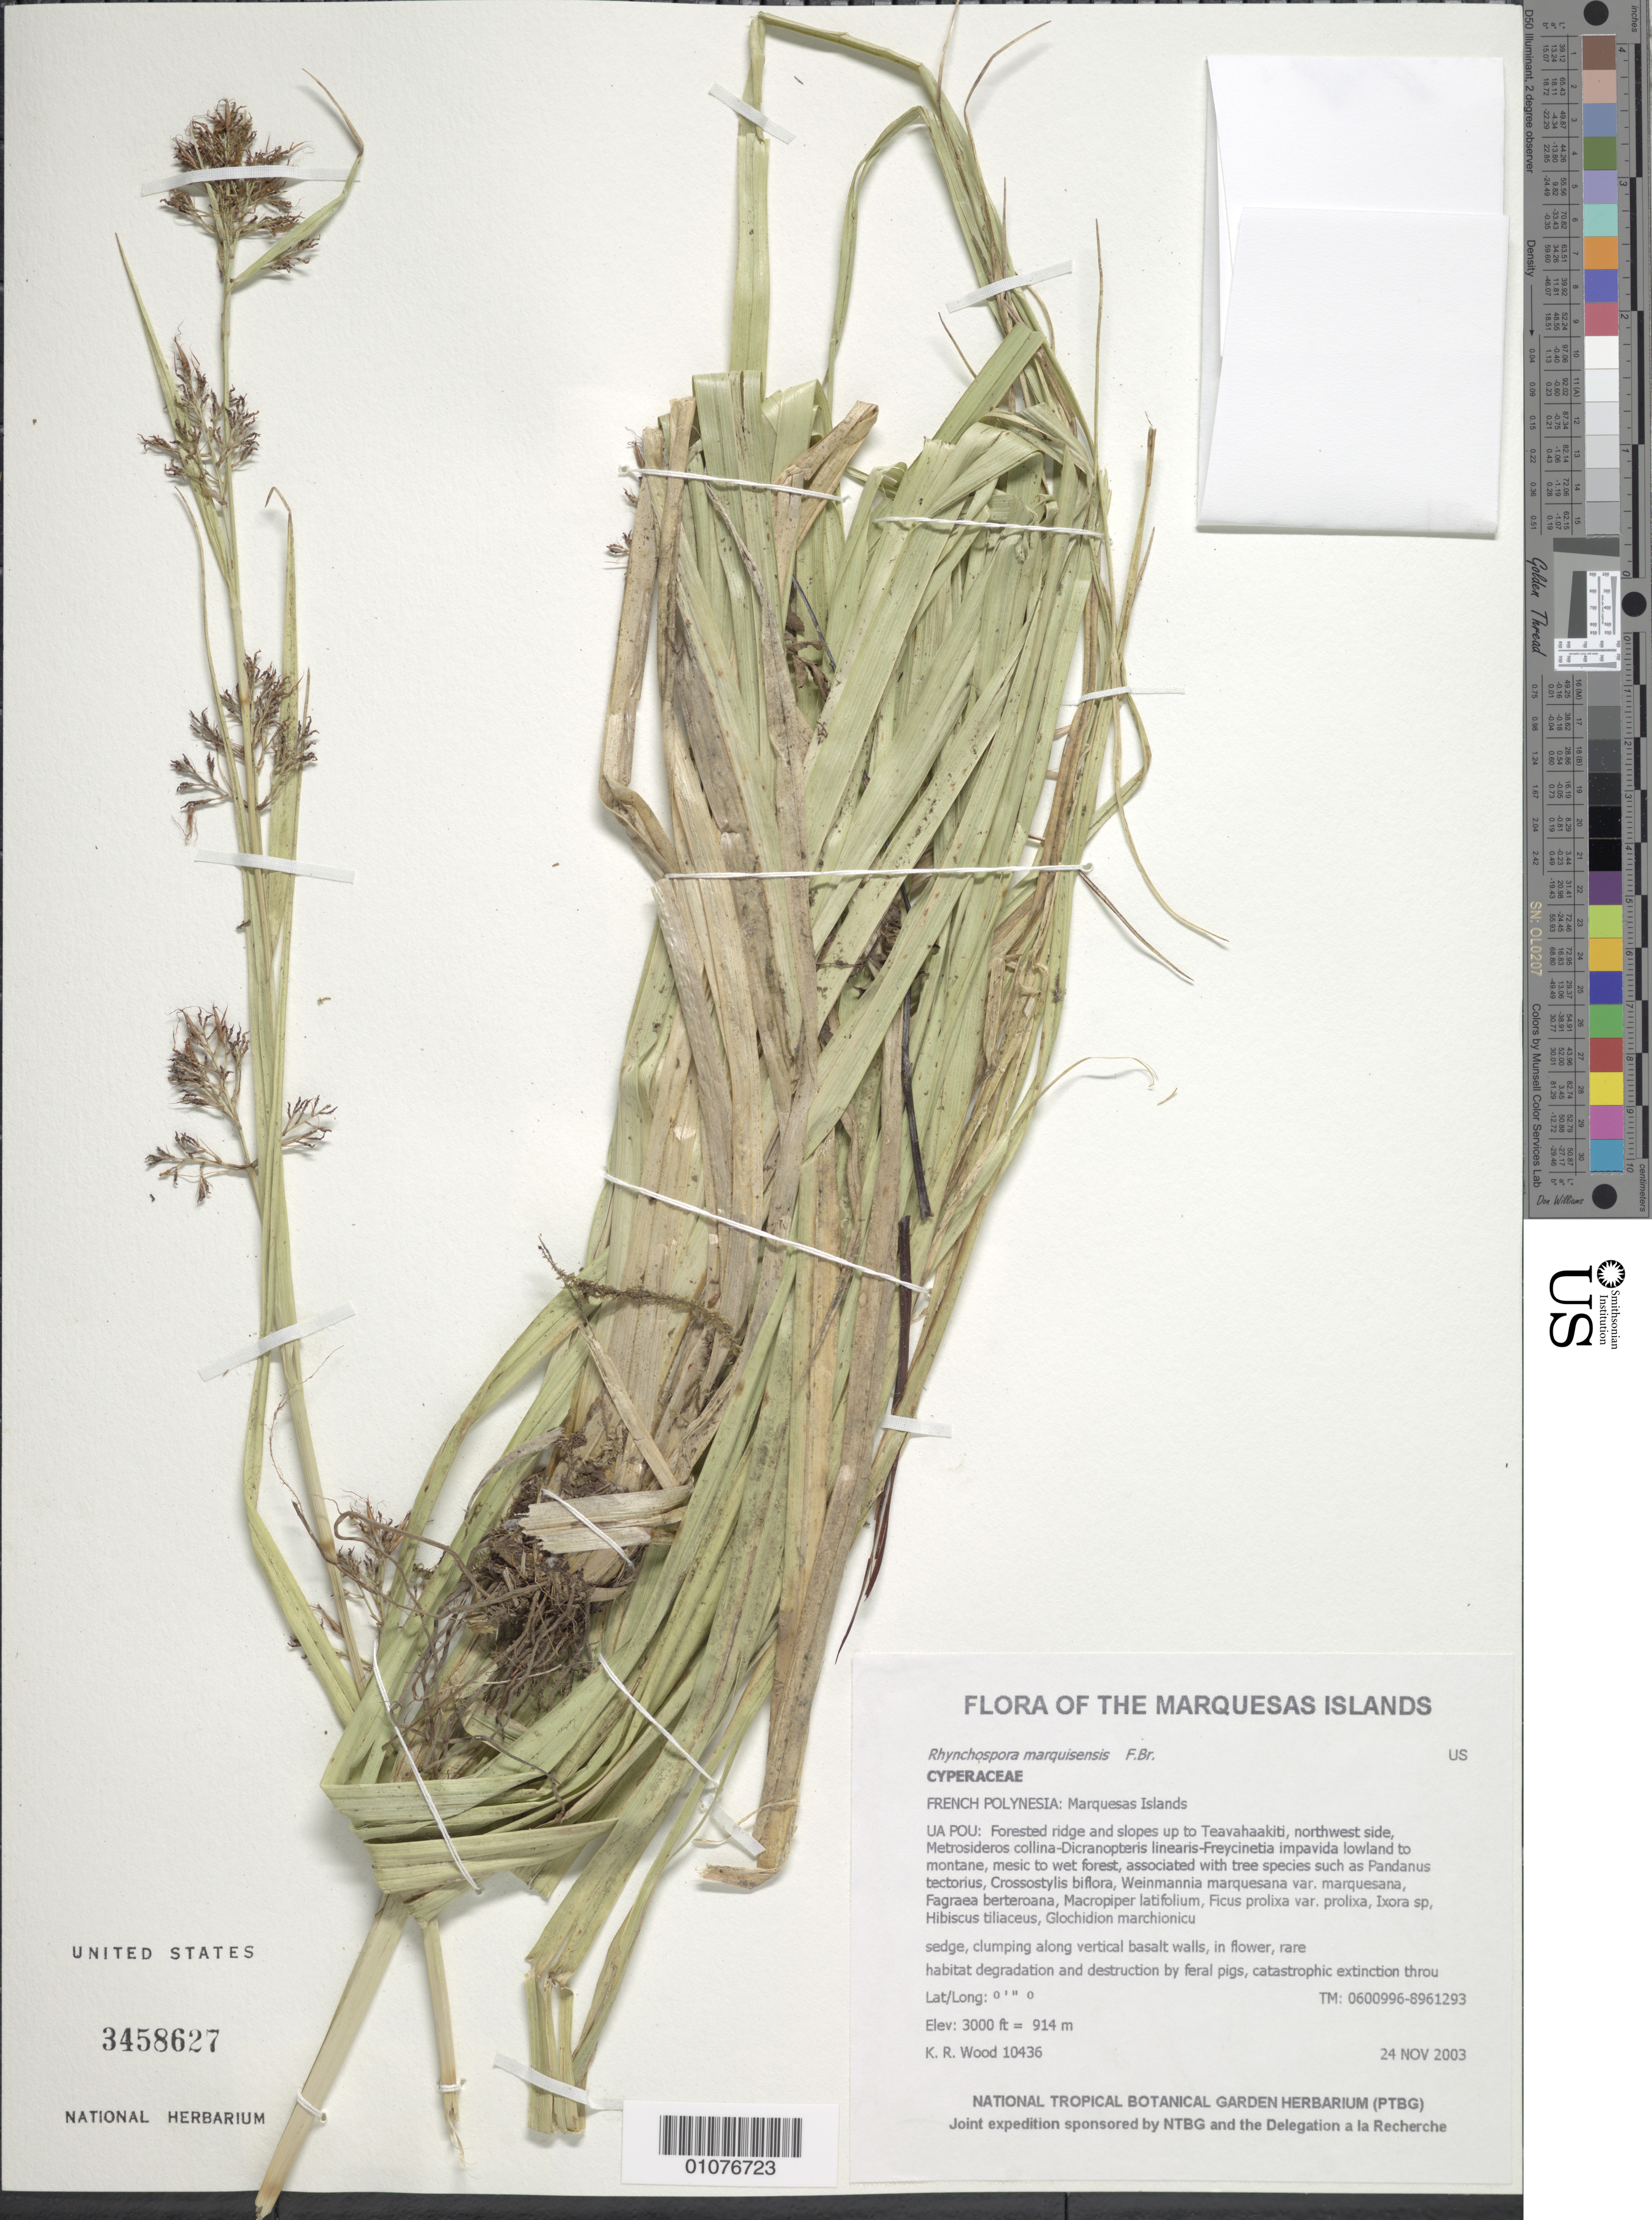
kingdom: Plantae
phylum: Tracheophyta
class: Liliopsida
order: Poales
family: Cyperaceae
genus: Rhynchospora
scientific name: Rhynchospora marquisensis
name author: F. Br.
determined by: Lorence, David H., (PTBG), National Tropical Botanical Garden (UNITED STATES)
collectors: K. R. Wood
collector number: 10436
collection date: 2003-11-24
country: French Polynesia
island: Ua Pou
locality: Forested ridge and slopes up to Teavahaakiti, northwest side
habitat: Wet along vertical basalt walls. Metrosideros collina-Dicranopteris linearis-Freycinetia impavida lowland to montane, mesic to wet forest; W aspect, vertical slope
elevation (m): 914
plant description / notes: Feral pigs, catastrophic extinction through environmental events, predation by rats [Rattus exulans] that eat seeds, competition with non-native plant taxa such as Ageratum conyzoides, Emilia sonchifolia var. javanic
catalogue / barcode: US 3458627